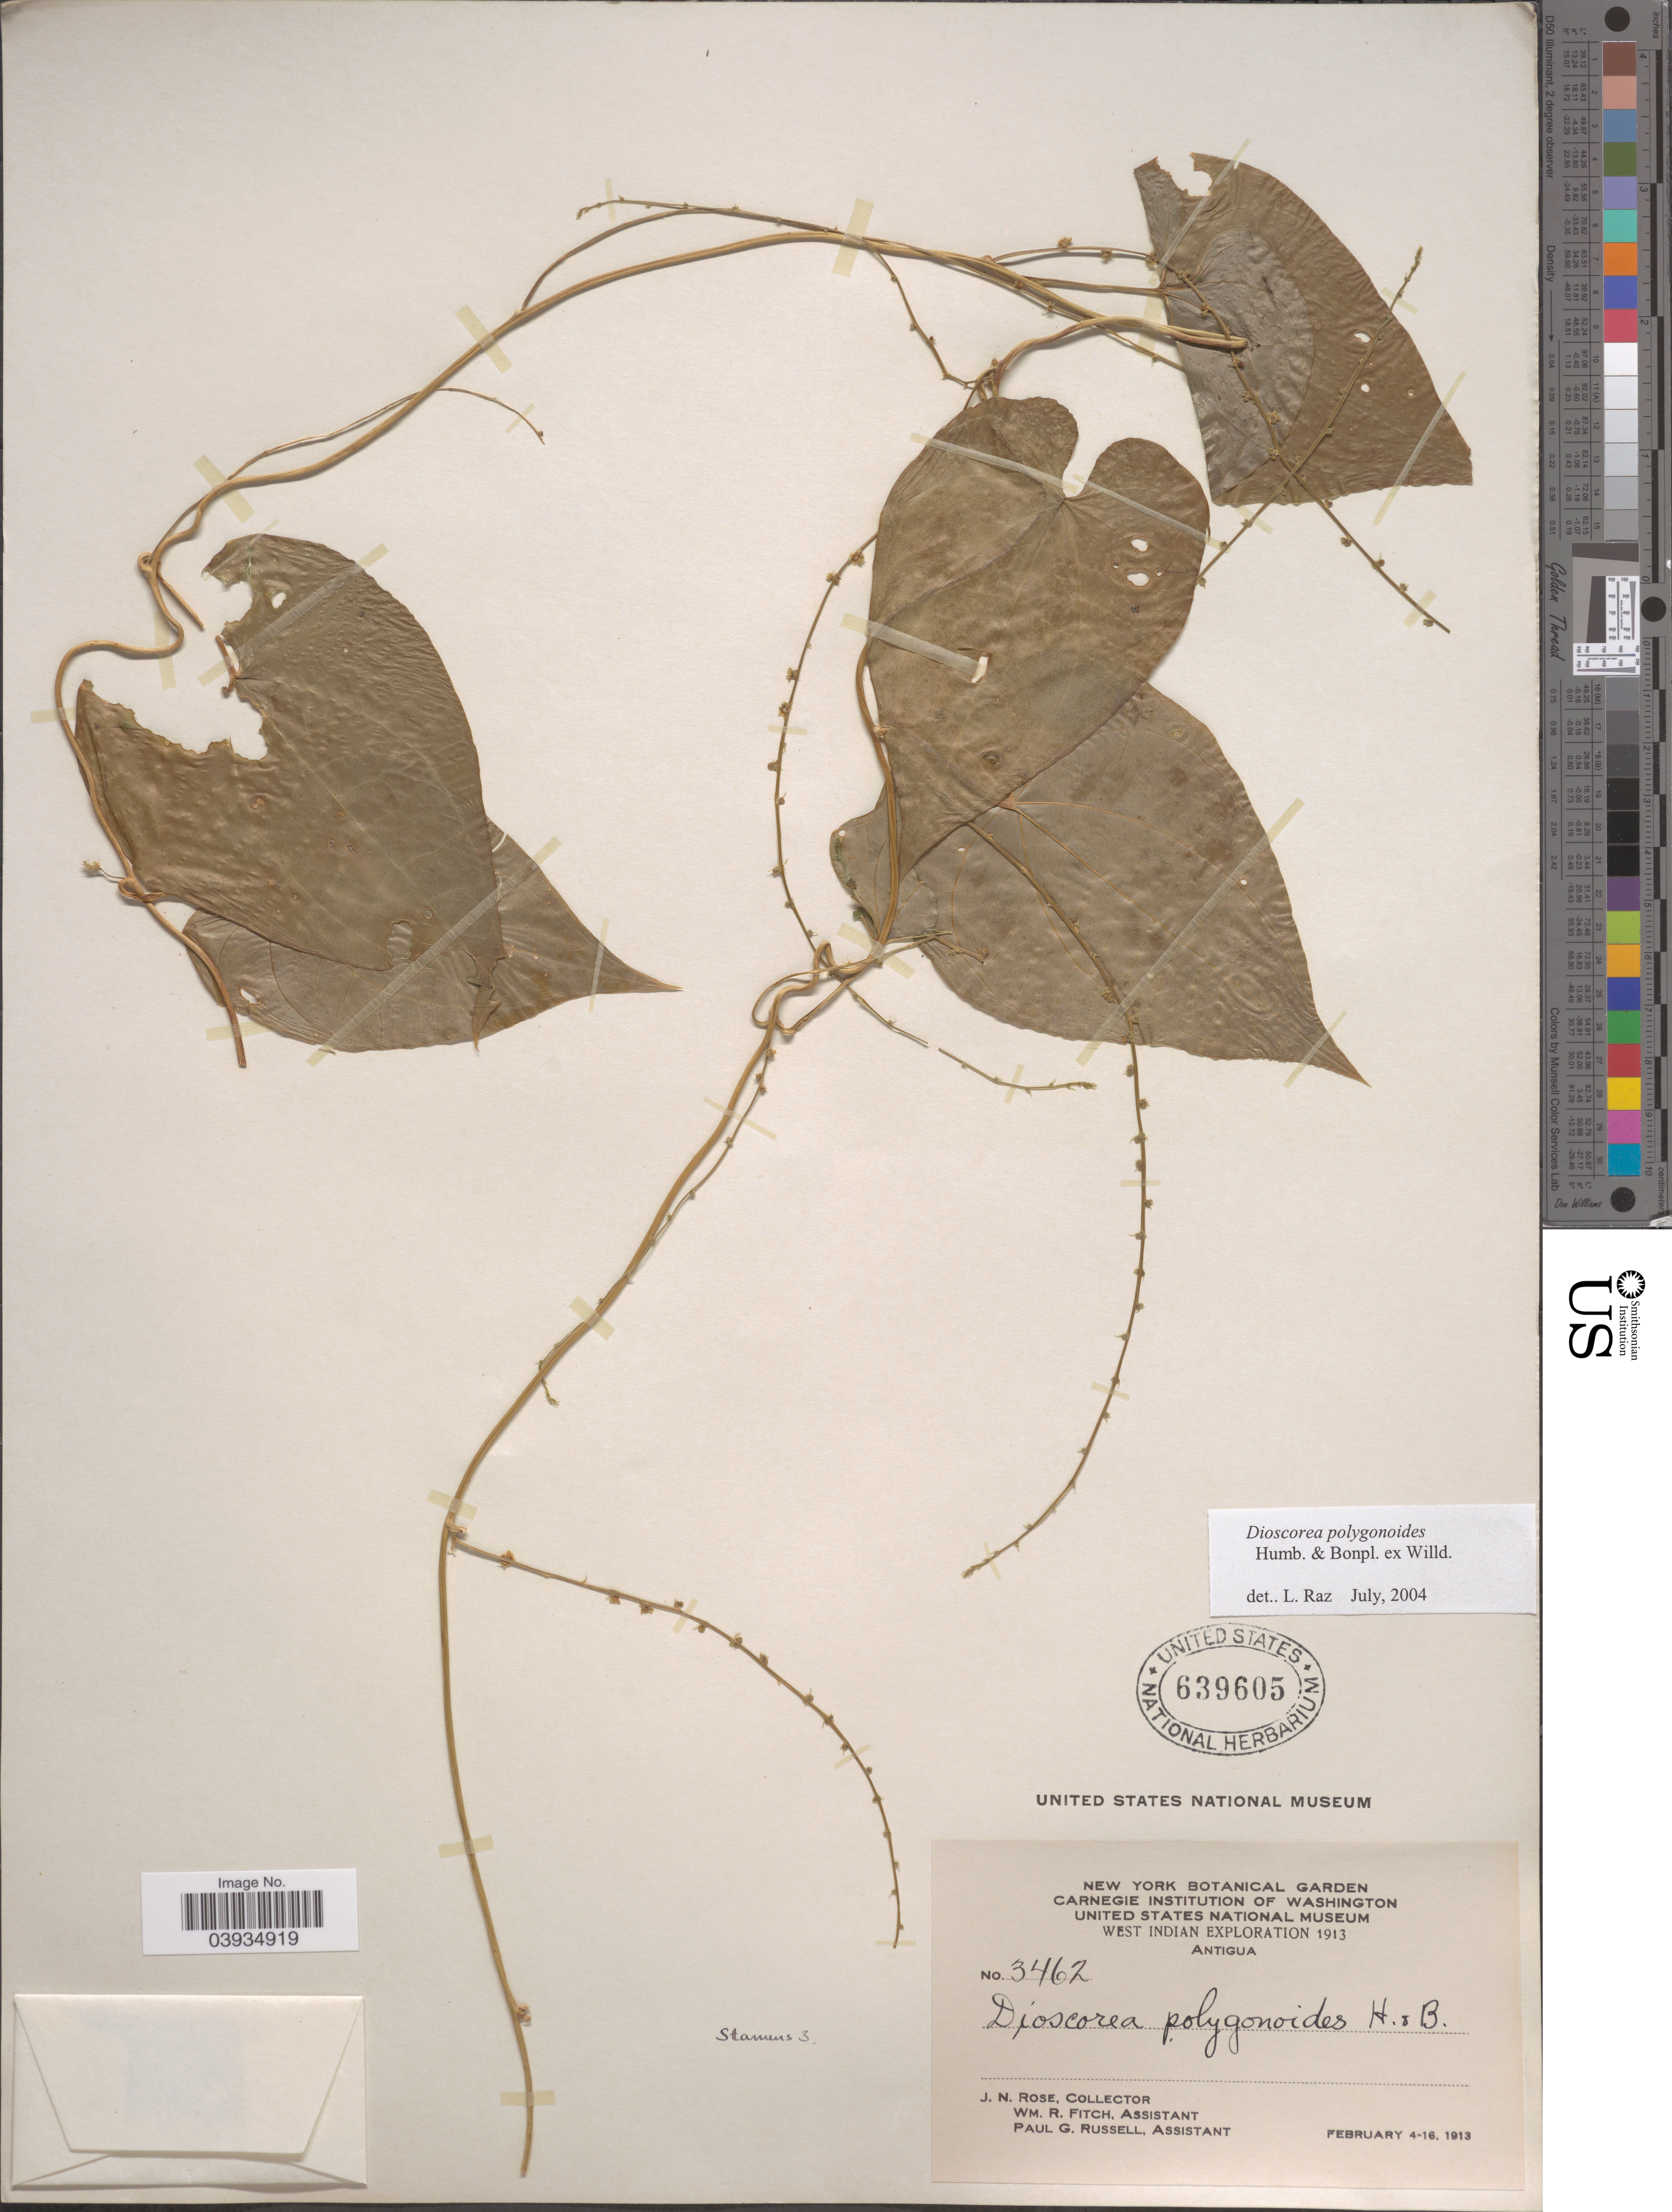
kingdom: Plantae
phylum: Tracheophyta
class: Liliopsida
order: Dioscoreales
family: Dioscoreaceae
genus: Dioscorea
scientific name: Dioscorea polygonoides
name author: Humb. & Bonpl. ex Willd.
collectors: J. N. Rose, W. R. Fitch & P. G. Russell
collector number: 3462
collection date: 1913-02-04/1913-02-16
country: Antigua and Barbuda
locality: Antigua.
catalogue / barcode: US 639605